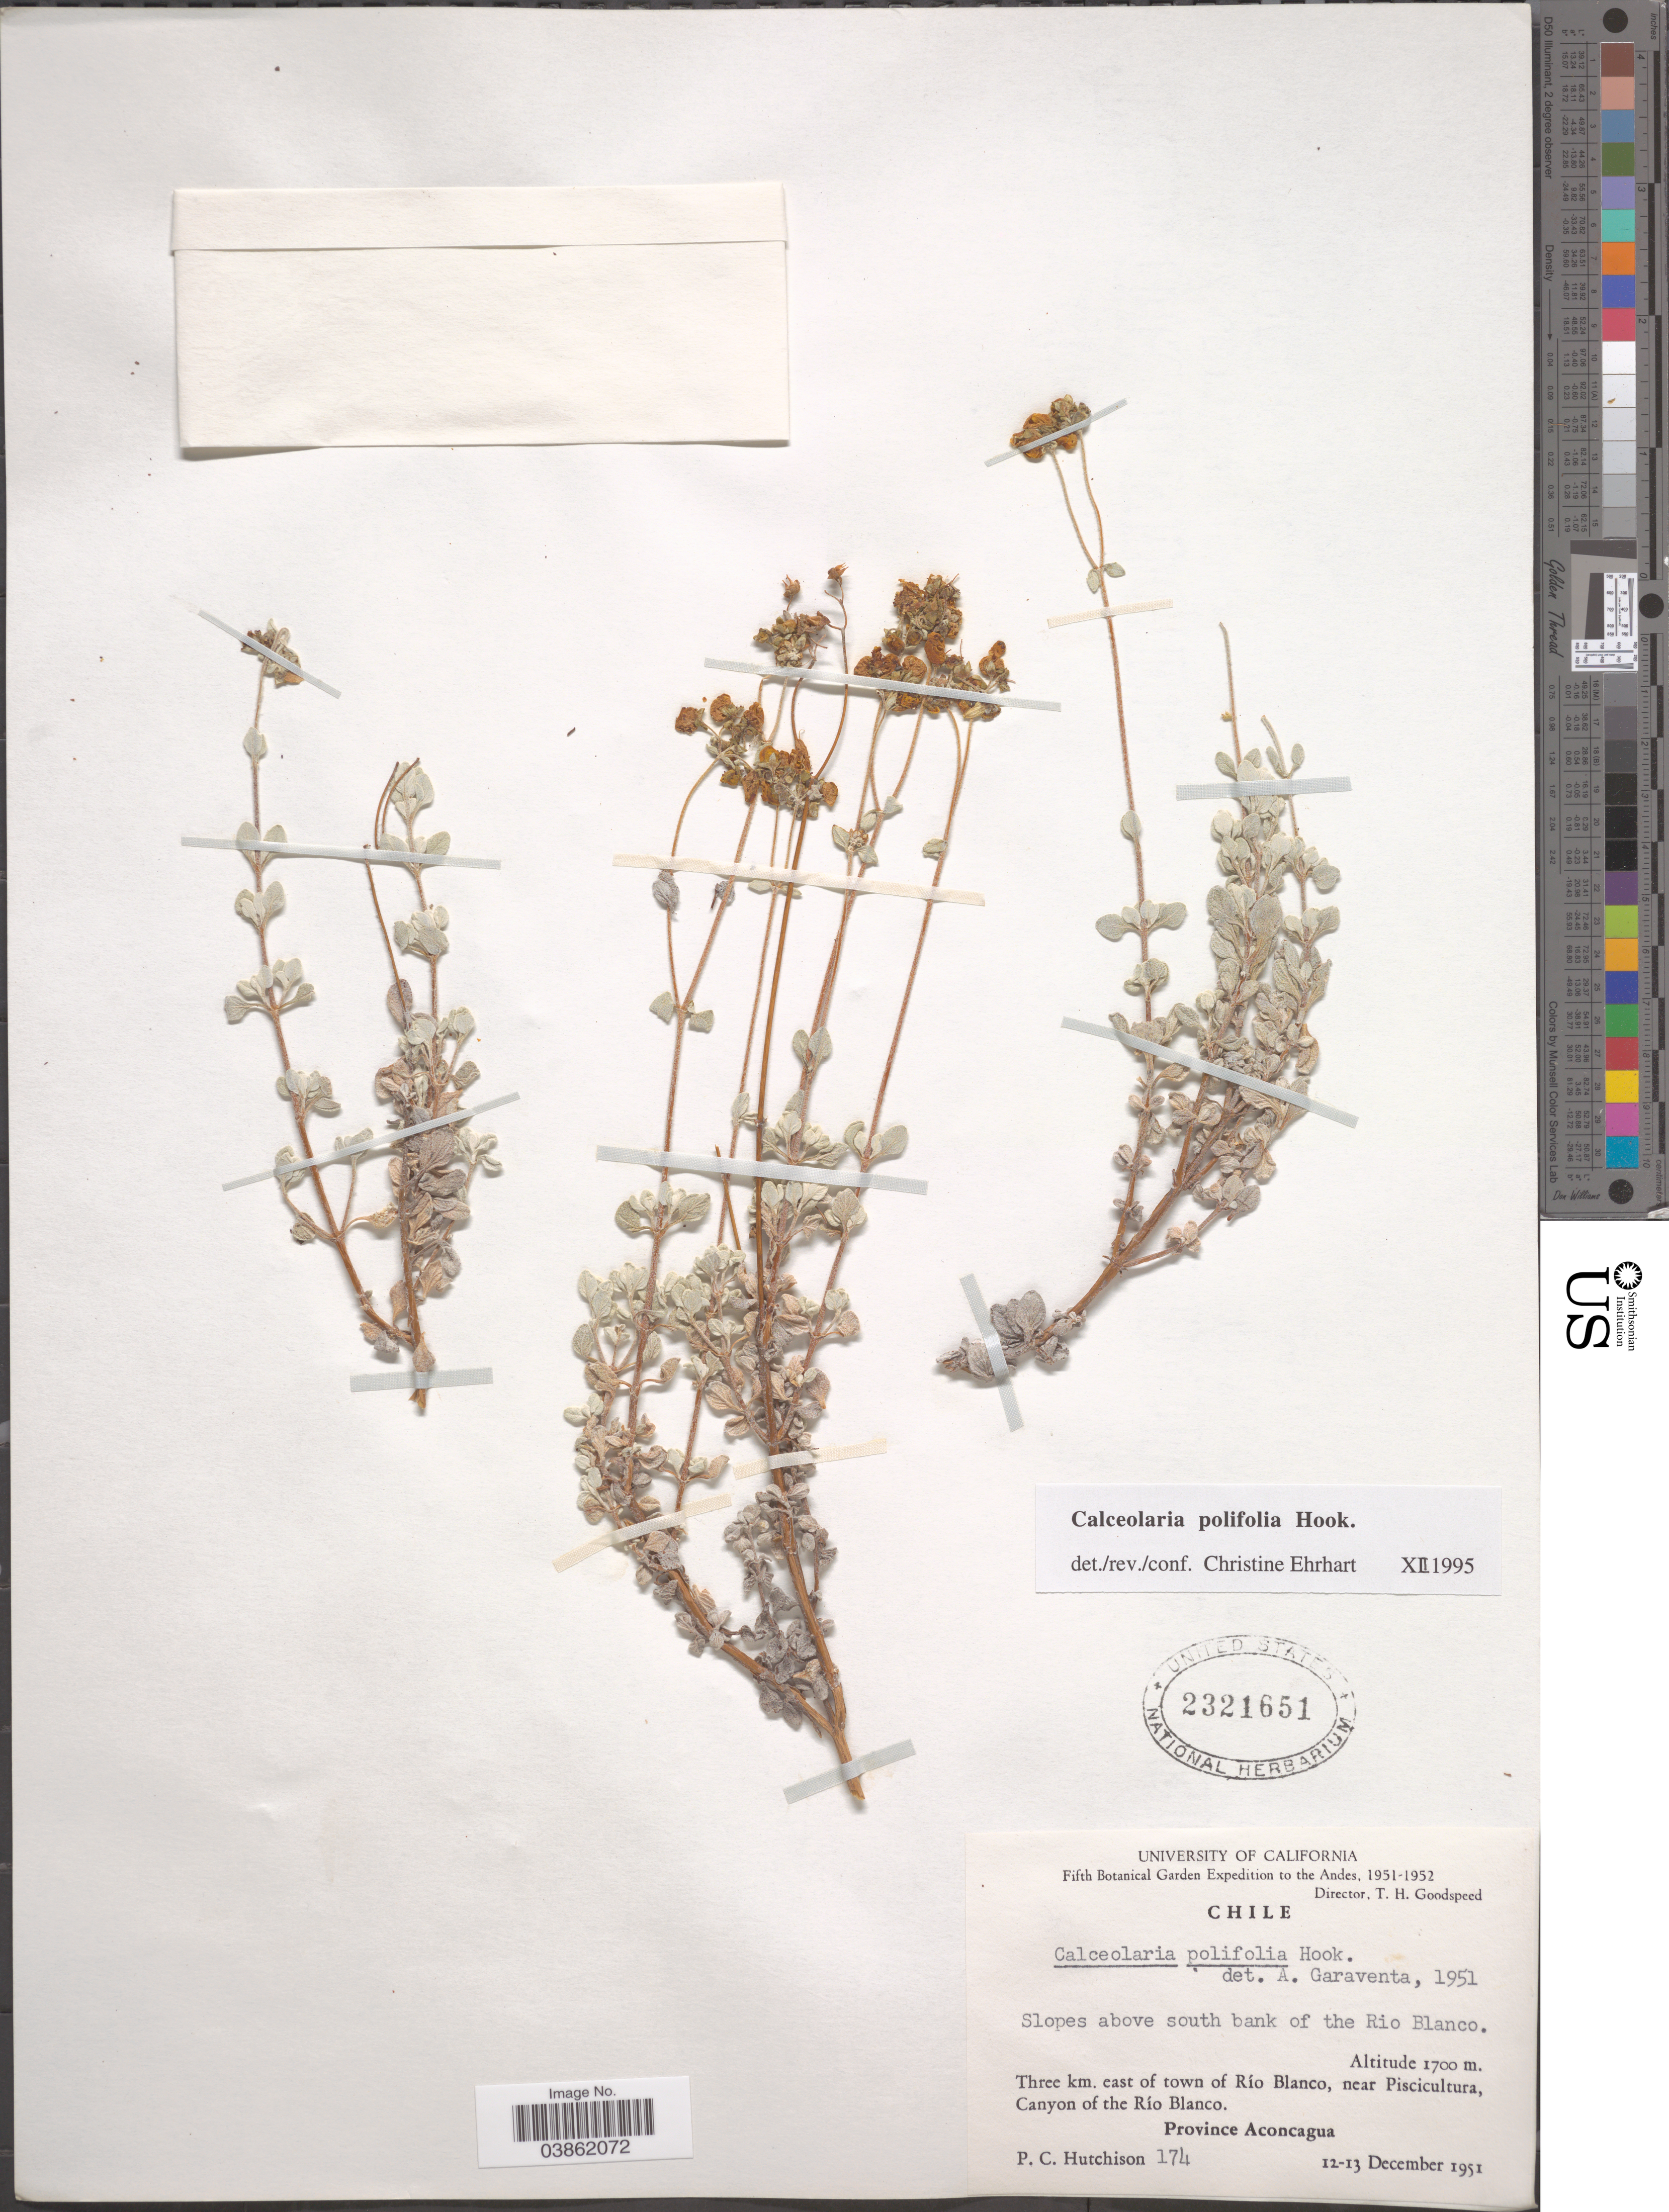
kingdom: Plantae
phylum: Tracheophyta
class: Magnoliopsida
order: Lamiales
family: Calceolariaceae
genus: Calceolaria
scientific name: Calceolaria polifolia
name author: Hook.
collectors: P. C. Hutchison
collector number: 174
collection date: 1951-12-12/1951-12-13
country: Chile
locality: The Andes. Slopes above south bank of the Rio Blanco. Three km. east of town of Río Blanco, near Piscicultura, Canyon of the Río Blanco. Province Aconcagua.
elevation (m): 1700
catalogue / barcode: US 2321651